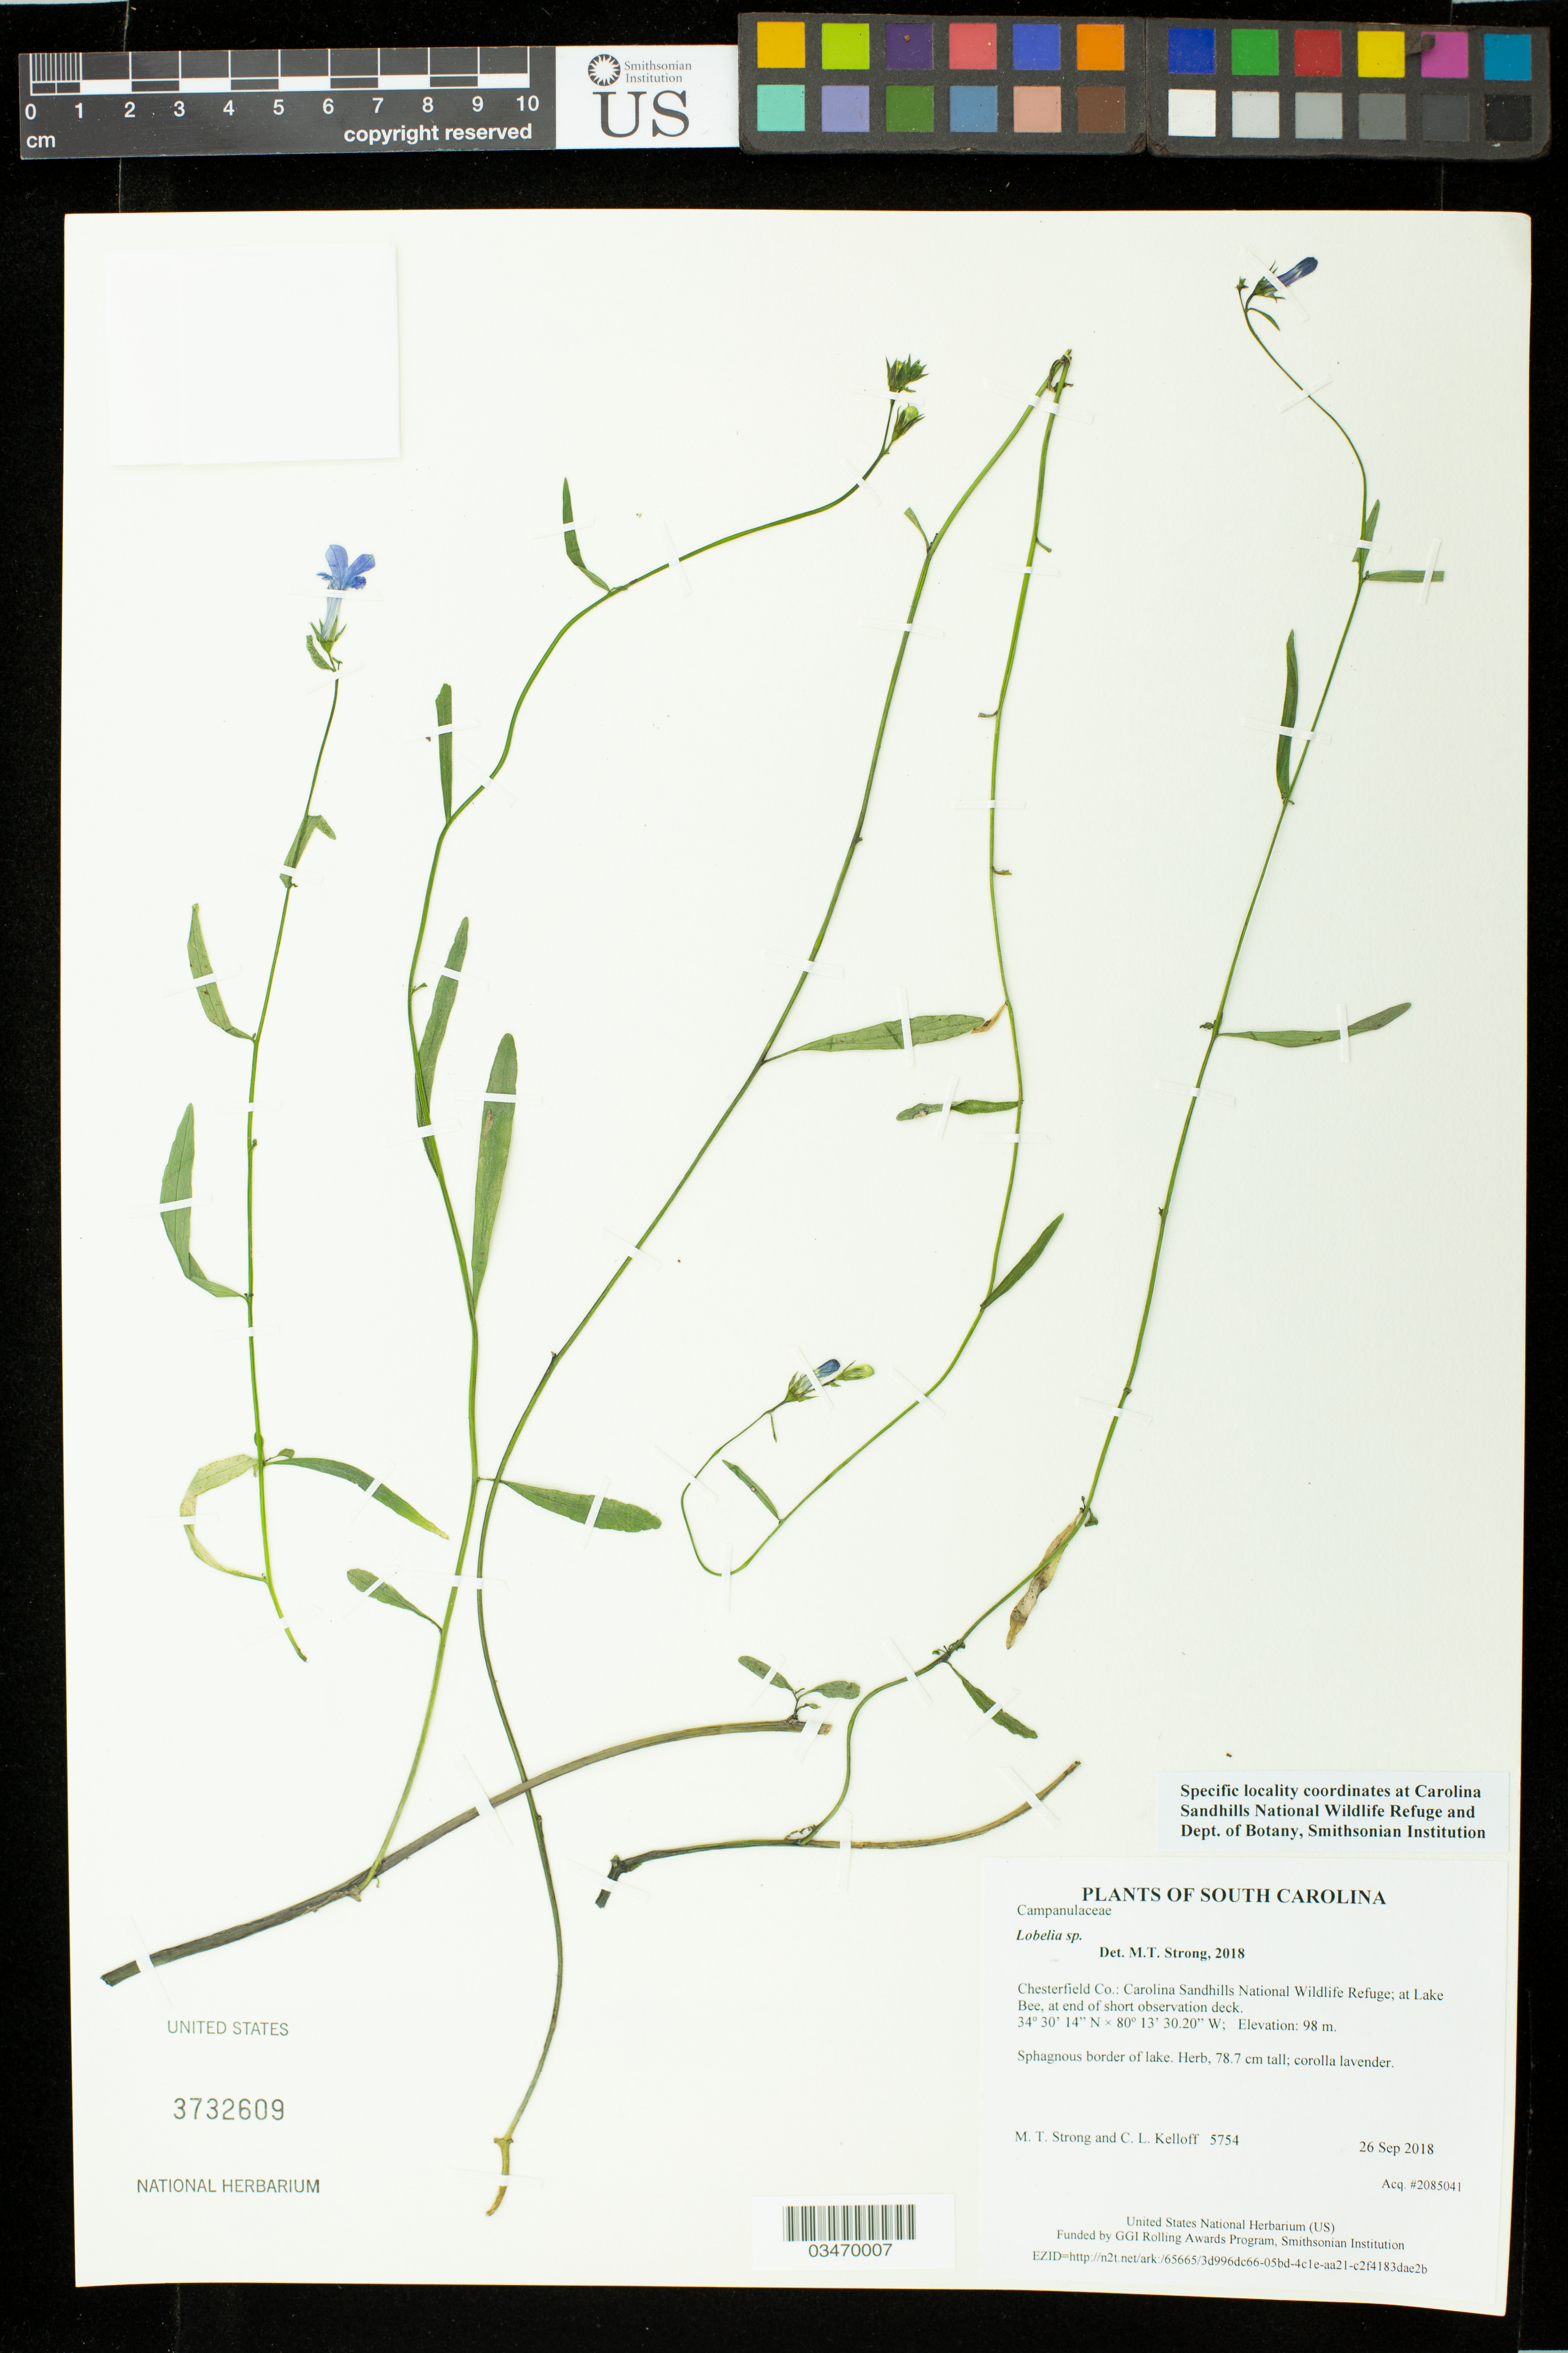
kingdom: Plantae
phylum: Tracheophyta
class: Magnoliopsida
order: Asterales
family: Campanulaceae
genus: Lobelia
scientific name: Lobelia sp. nov.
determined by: Strong, M. T., (US), Smithsonian Institution - National Museum of Natural History (UNITED STATES)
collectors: M. T. Strong & C. L. Kelloff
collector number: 5754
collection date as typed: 26 Sep 2018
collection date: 2018-09-26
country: United States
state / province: South Carolina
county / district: Chesterfield Co.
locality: Carolina Sandhills National Wildlife Refuge; at Lake Bee, at end of short observation deck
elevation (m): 98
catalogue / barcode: US 3732609